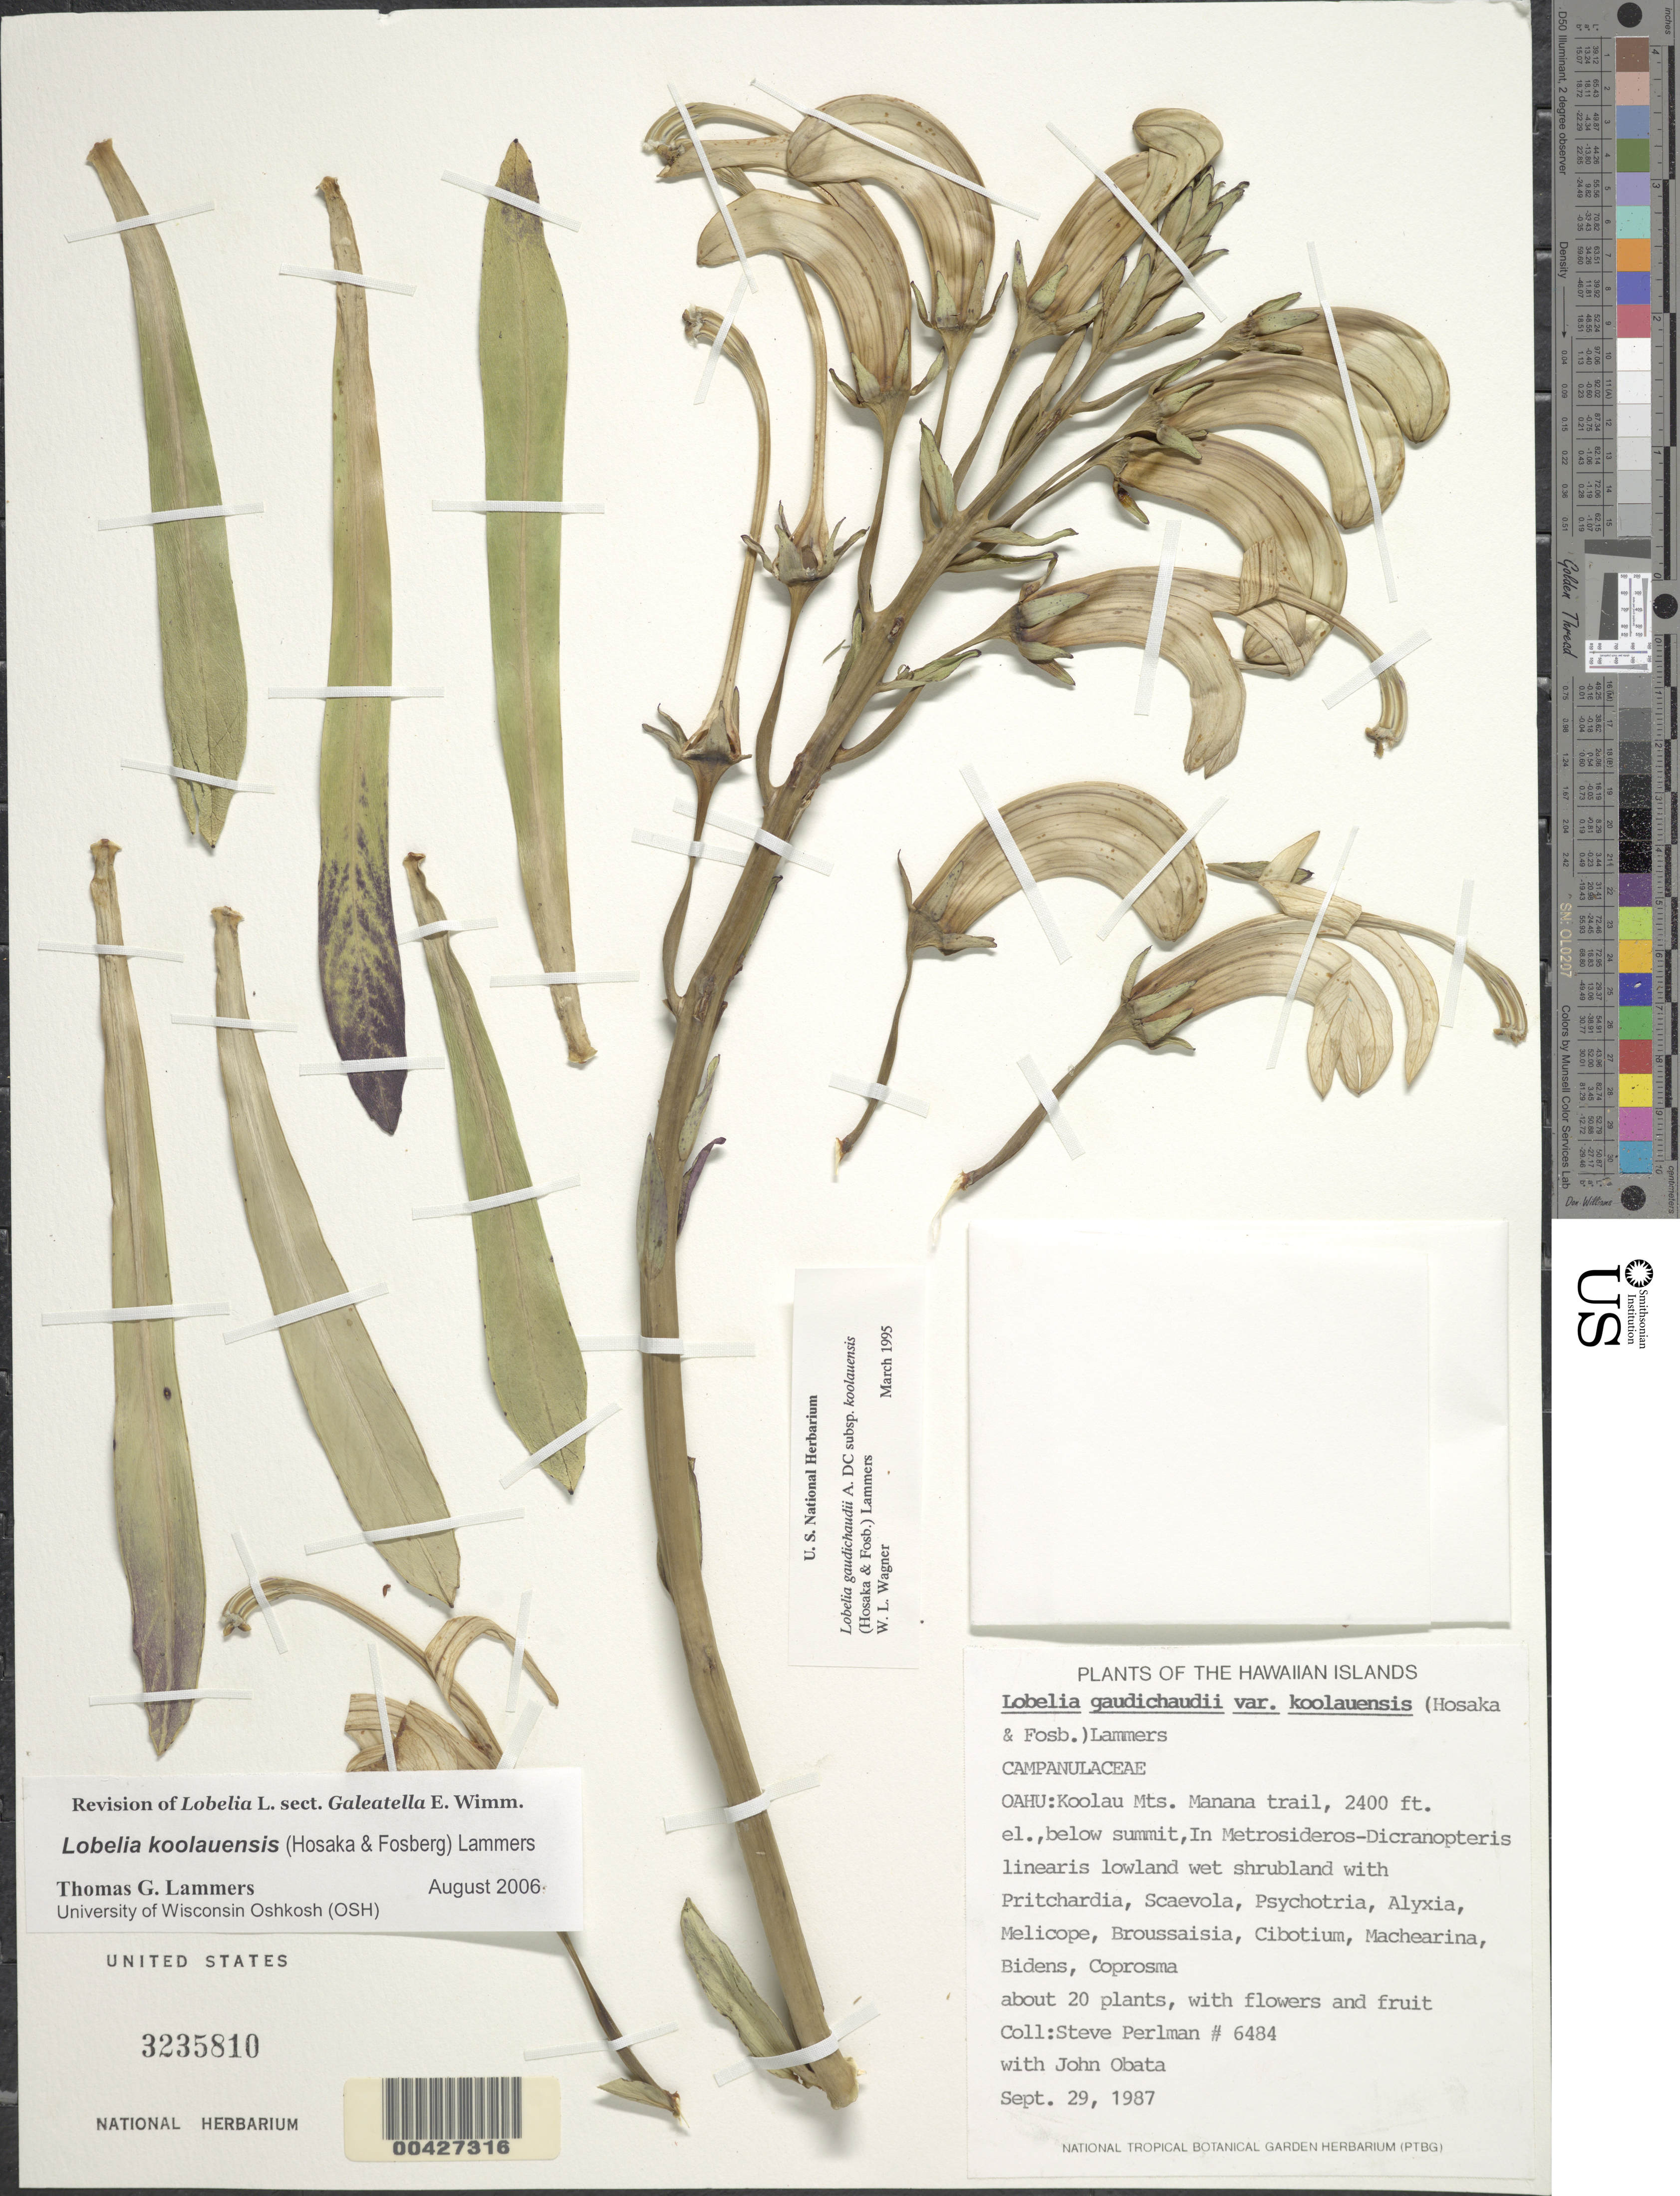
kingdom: Plantae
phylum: Tracheophyta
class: Magnoliopsida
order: Asterales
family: Campanulaceae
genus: Lobelia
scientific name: Lobelia koolauensis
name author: (Hosaka & Fosberg) Lammers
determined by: Lammers, T. G.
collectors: S. P. Perlman & J. Obata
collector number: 6484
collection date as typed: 29 Sep 1987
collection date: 1987-09-29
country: United States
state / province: Hawaii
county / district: Honolulu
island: Oahu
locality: Koolau Mountains. Manana trail. Below summit.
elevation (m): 732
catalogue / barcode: US 3235810